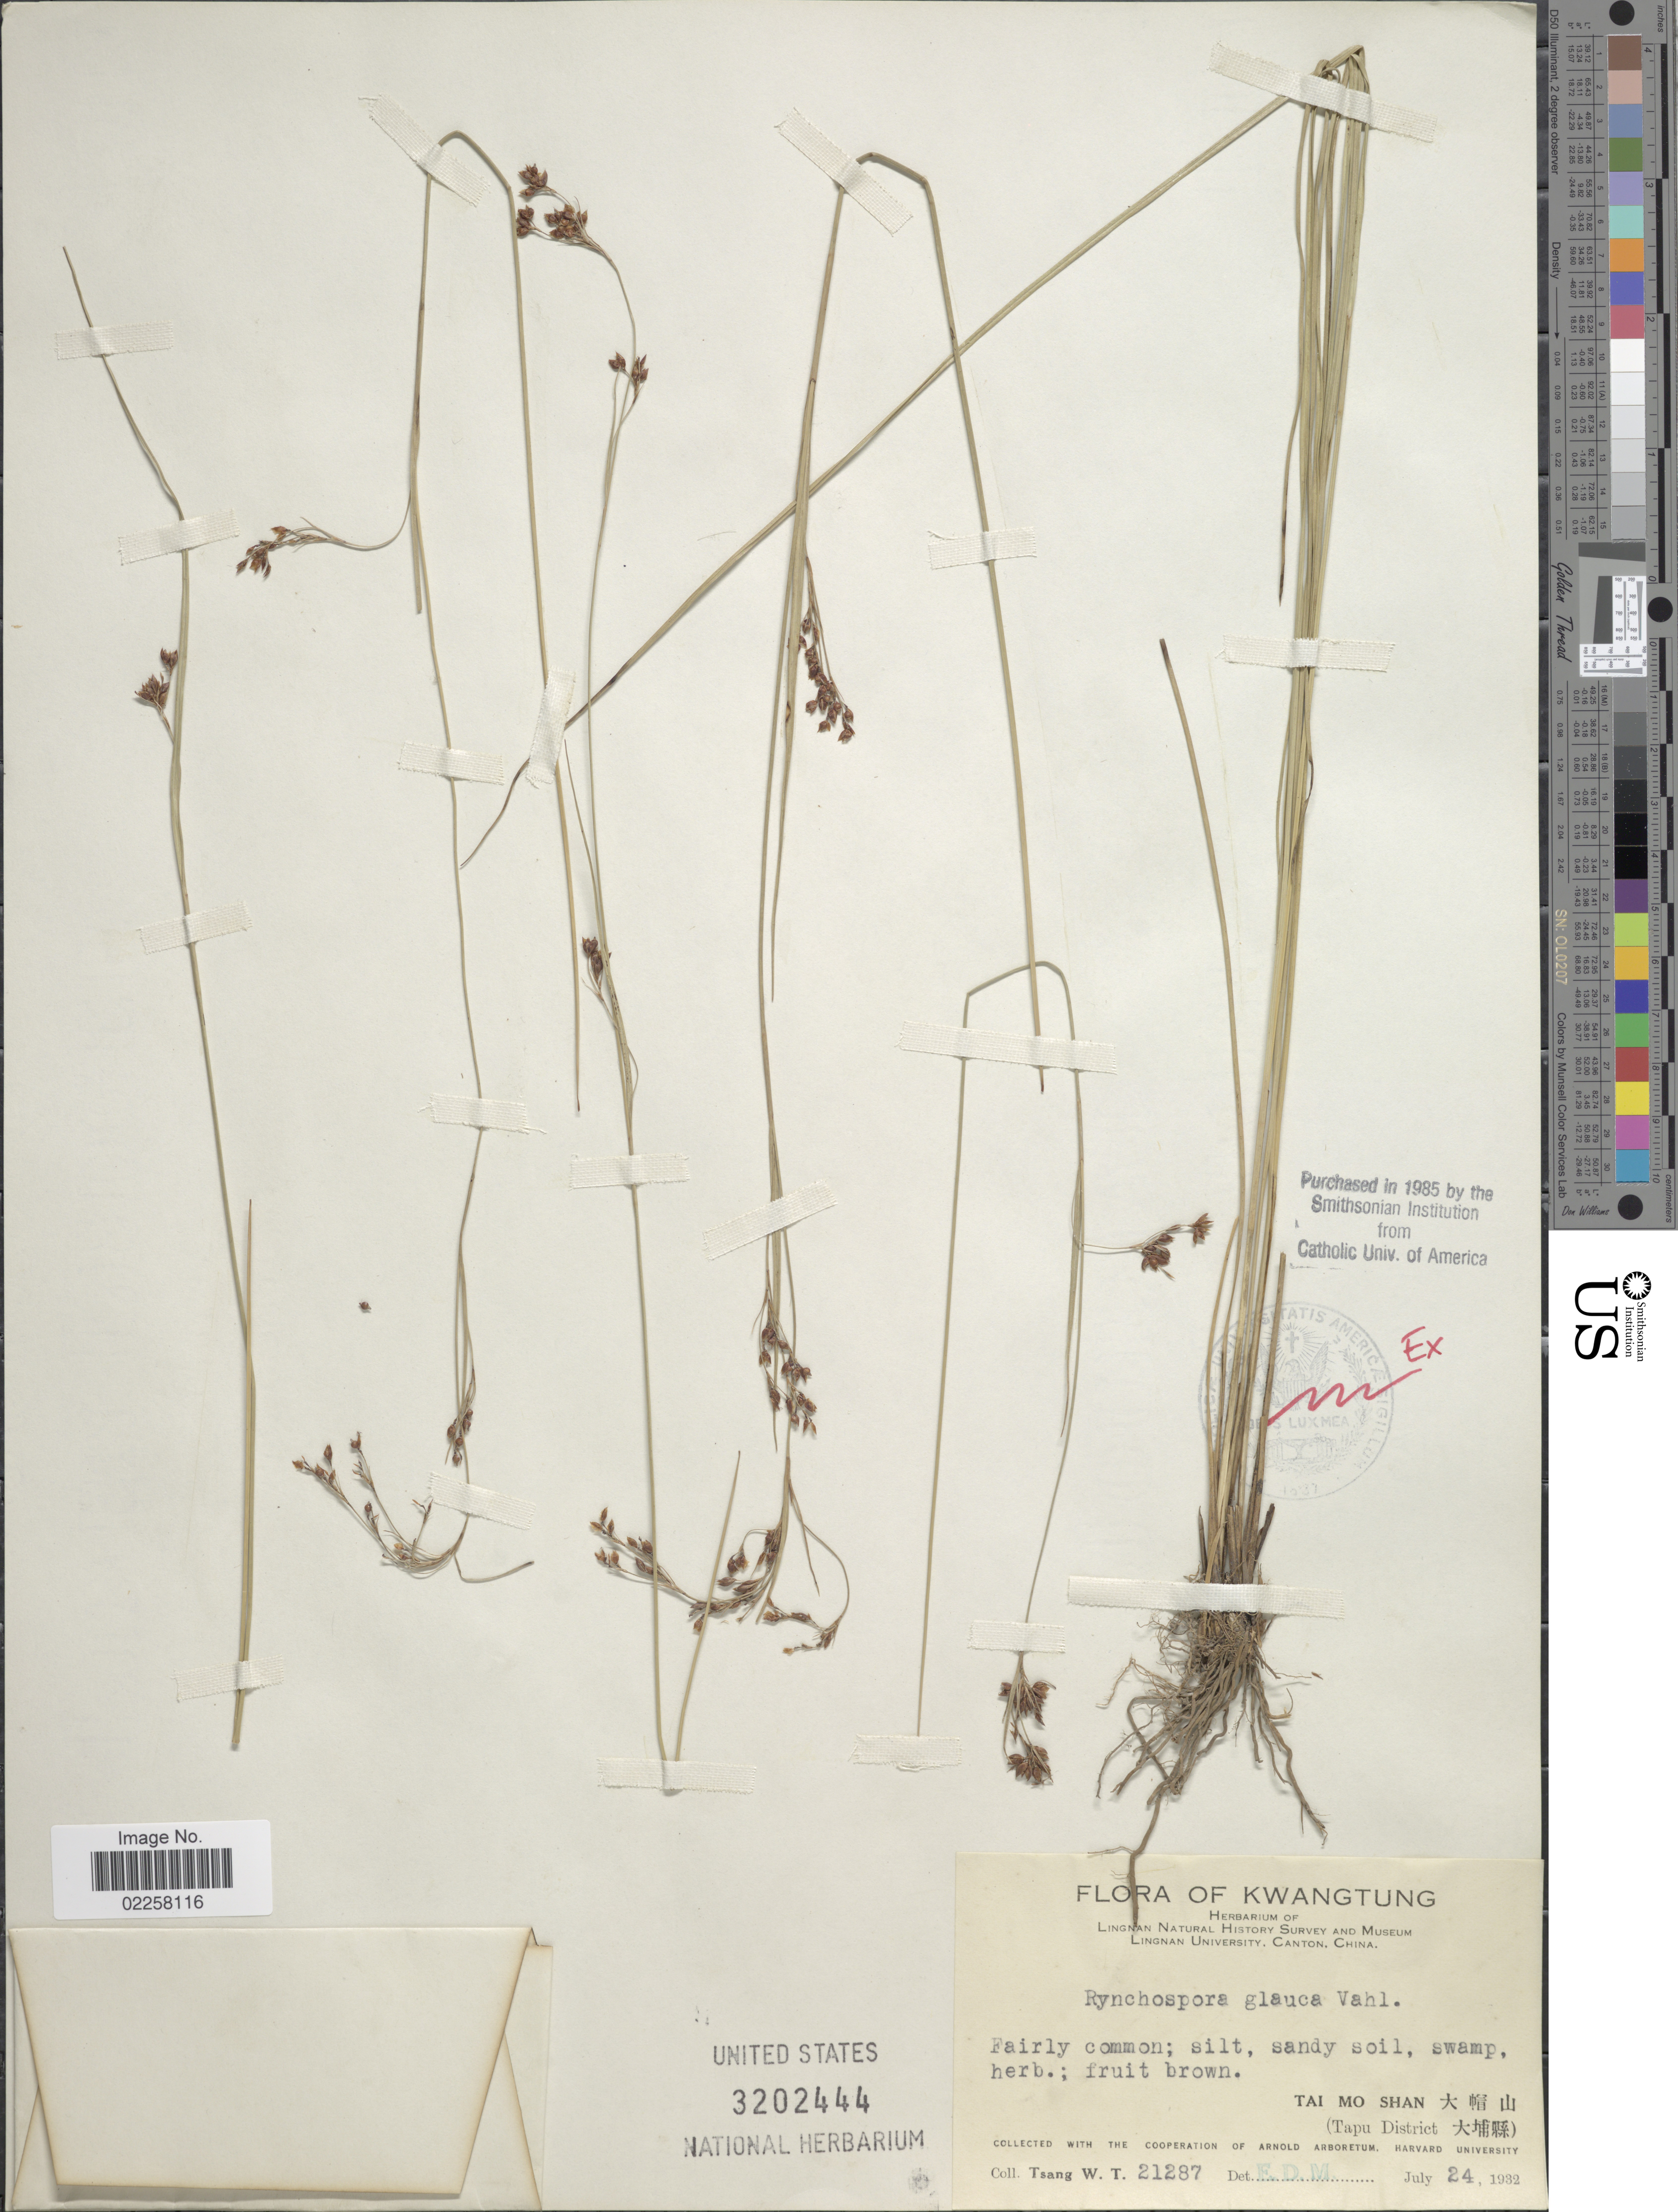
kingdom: Plantae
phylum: Tracheophyta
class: Liliopsida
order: Poales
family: Cyperaceae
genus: Rhynchospora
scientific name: Rhynchospora rugosa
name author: (Vahl) Gale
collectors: W. T. Tsang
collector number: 21287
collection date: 1932-07-24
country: China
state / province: Guangdong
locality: Kwangtung. Tai Mo Shan. (Tapu District)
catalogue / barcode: US 3202444